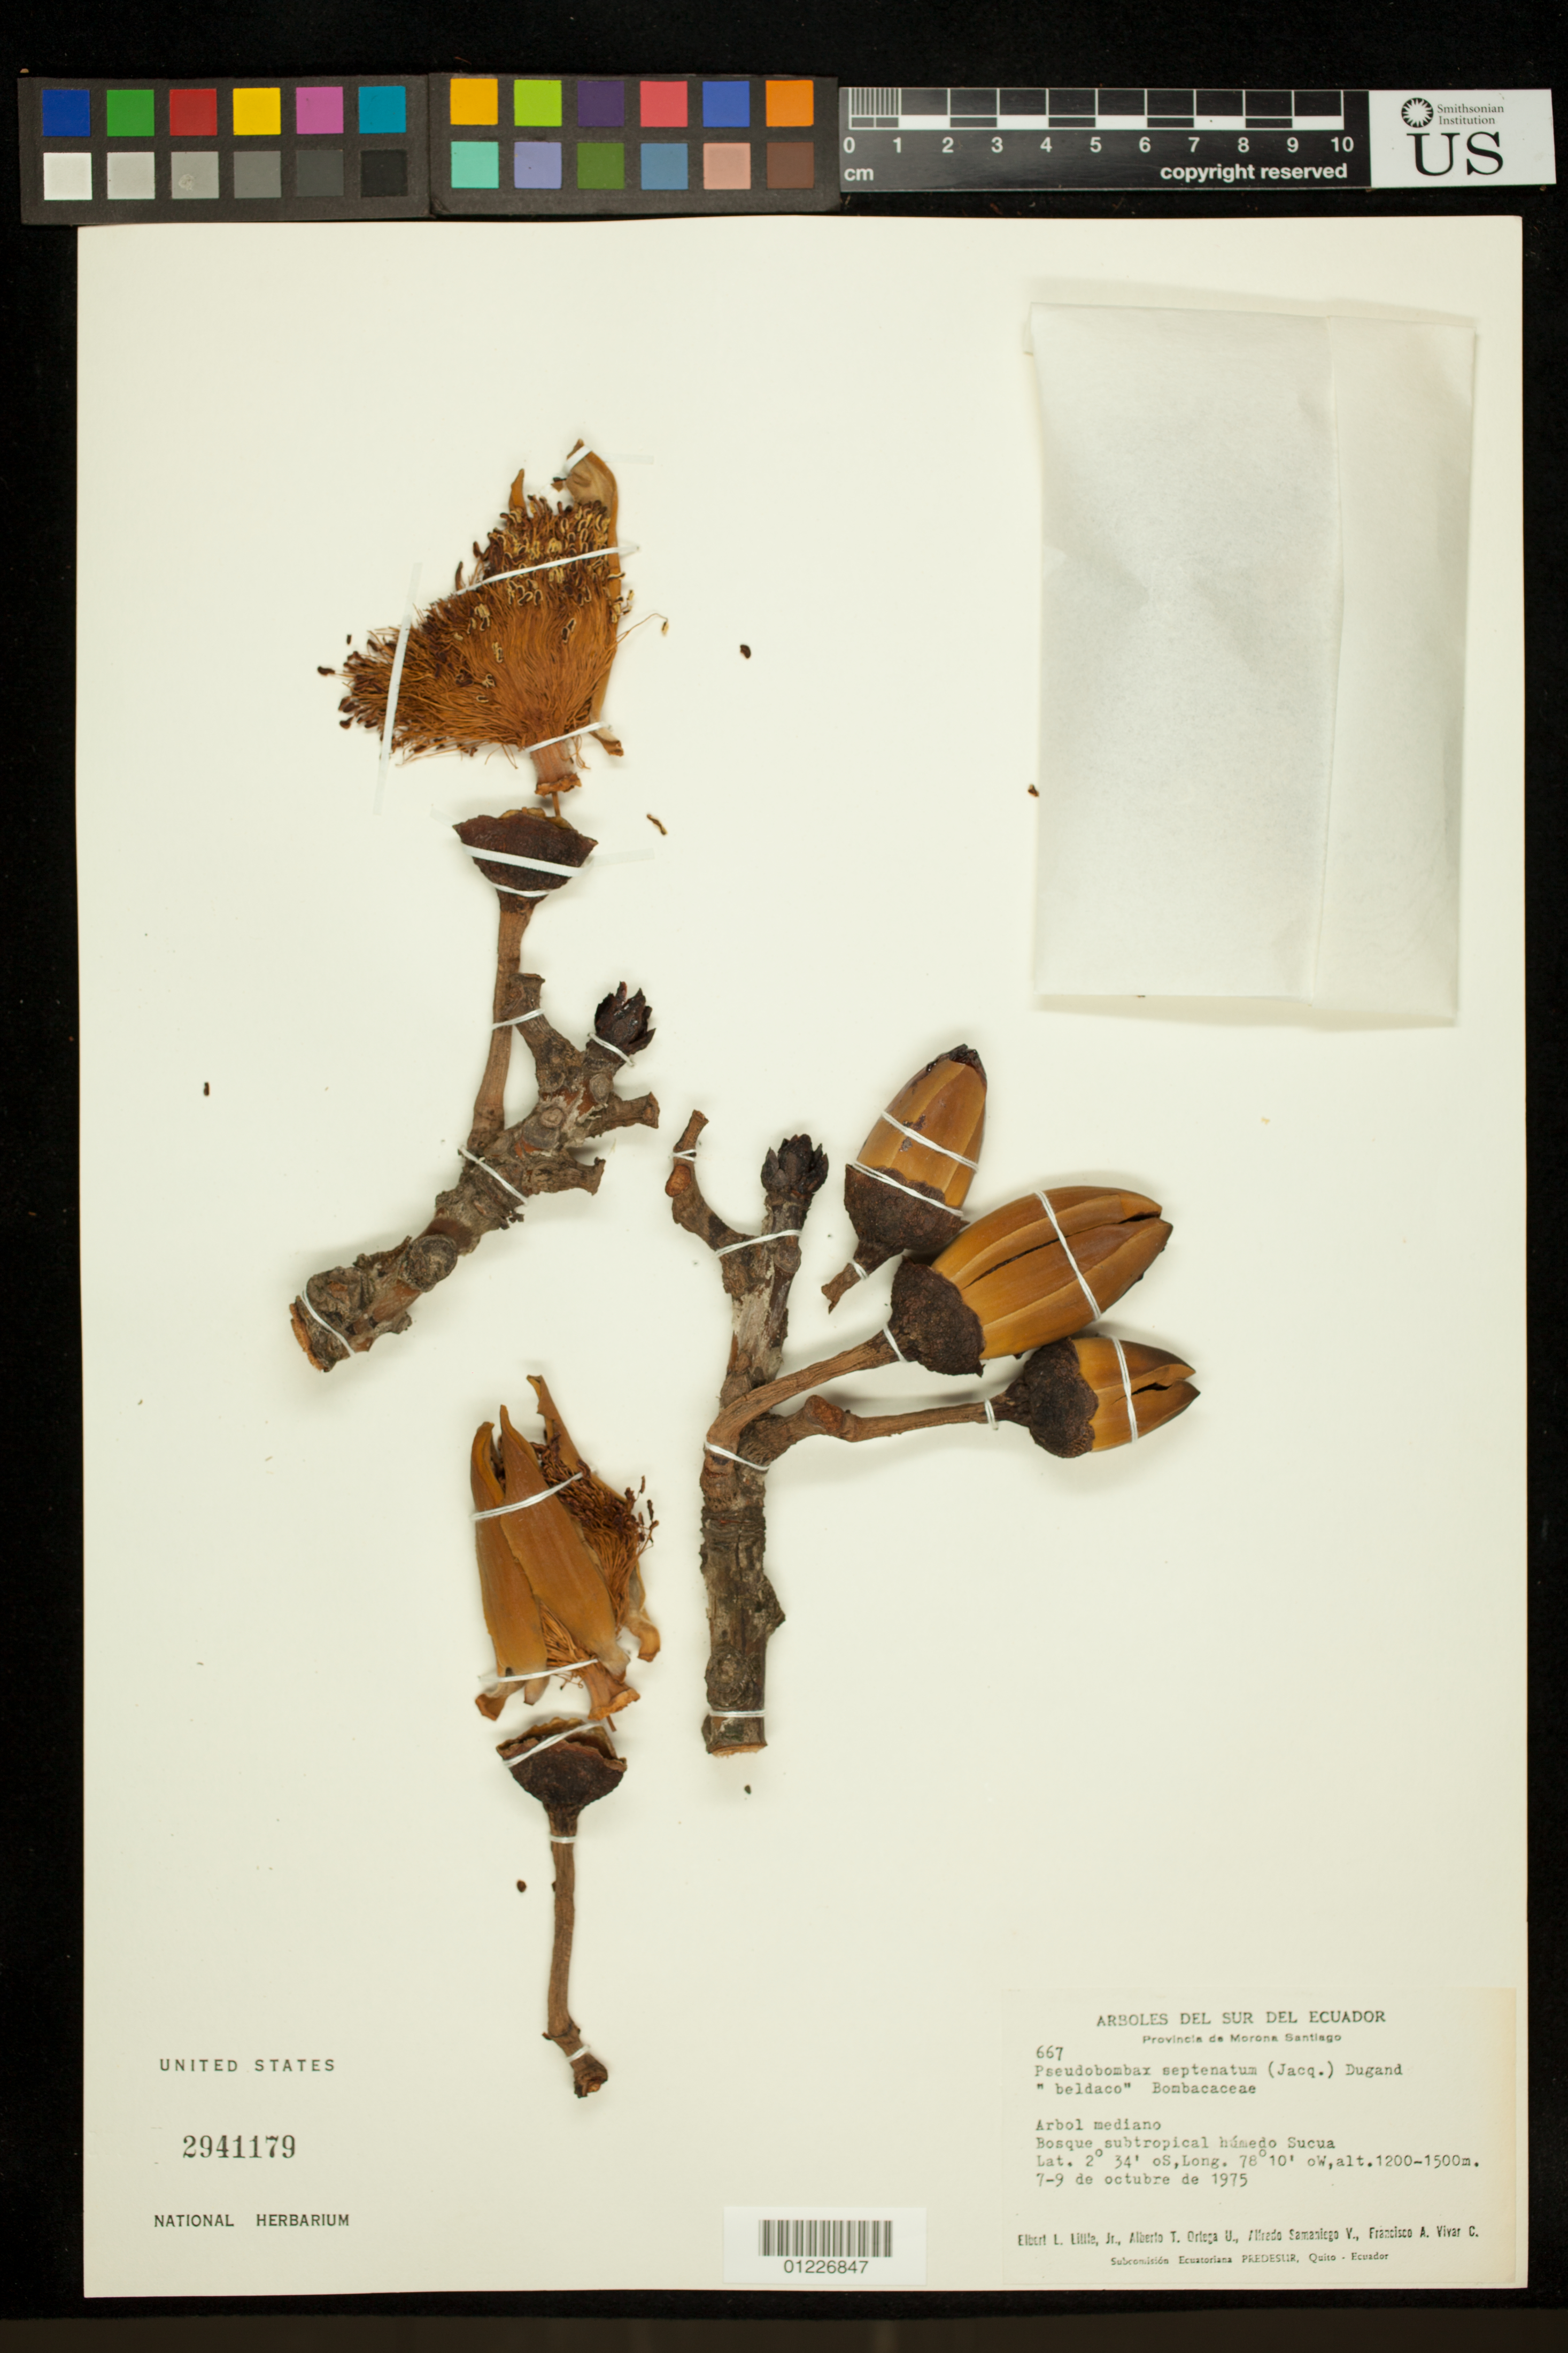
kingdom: Plantae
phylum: Tracheophyta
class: Magnoliopsida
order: Malvales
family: Malvaceae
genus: Pseudobombax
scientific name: Pseudobombax septenatum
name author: (Jacq.) Dugand G.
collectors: E. L. Little, A. T. Ortega U., A. Samaniago V. & F. A. Vivar C.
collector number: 667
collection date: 1975-10-07/1975-10-09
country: Ecuador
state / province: Morona-Santiago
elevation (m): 1200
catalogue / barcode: US 2941179